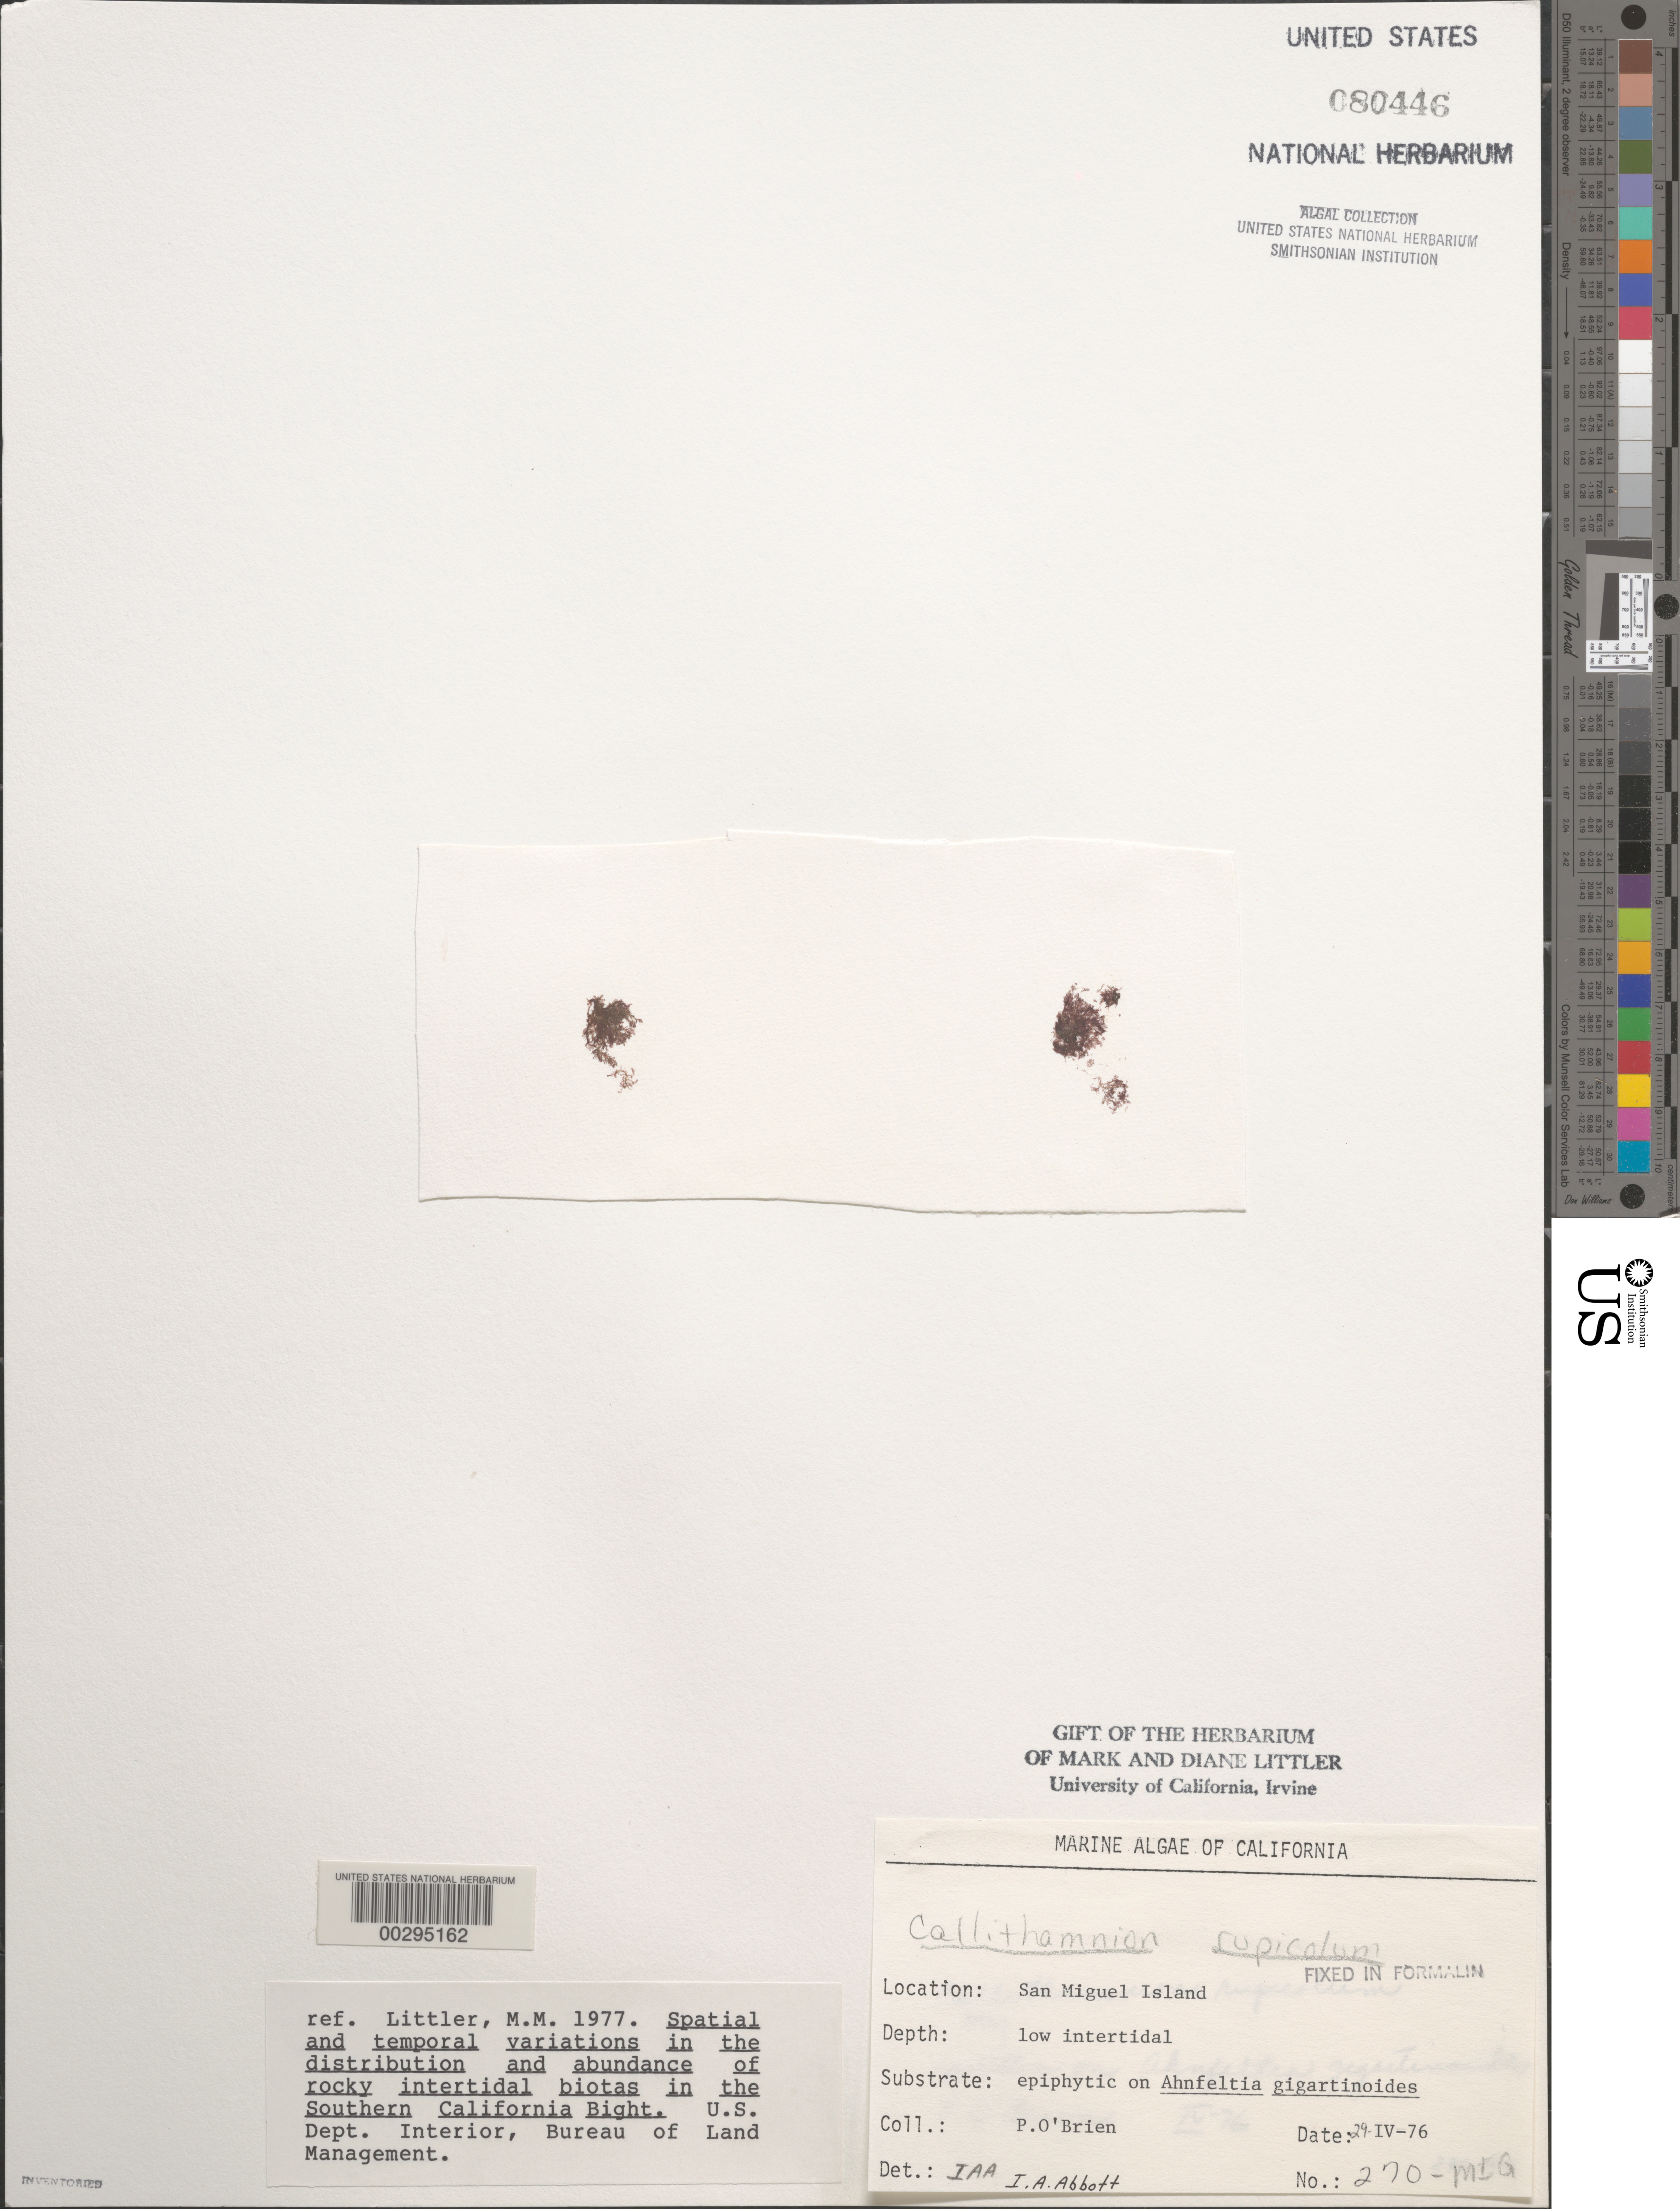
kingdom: Plantae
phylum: Rhodophyta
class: Florideophyceae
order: Ceramiales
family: Callithamniaceae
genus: Callithamnion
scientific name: Callithamnion rupicolum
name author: (C.L. Anderson) C.L. Anderson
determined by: Abbott, Isabella A.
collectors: P. O'Brien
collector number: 270-mig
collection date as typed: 29 Apr 1976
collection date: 1976-04-29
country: United States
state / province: California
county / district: Santa Barbara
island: San Miguel Island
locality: Cuyler Harbor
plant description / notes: BLM-SOCALBIGHT Rocky Intertidal Survey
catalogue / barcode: US 80446